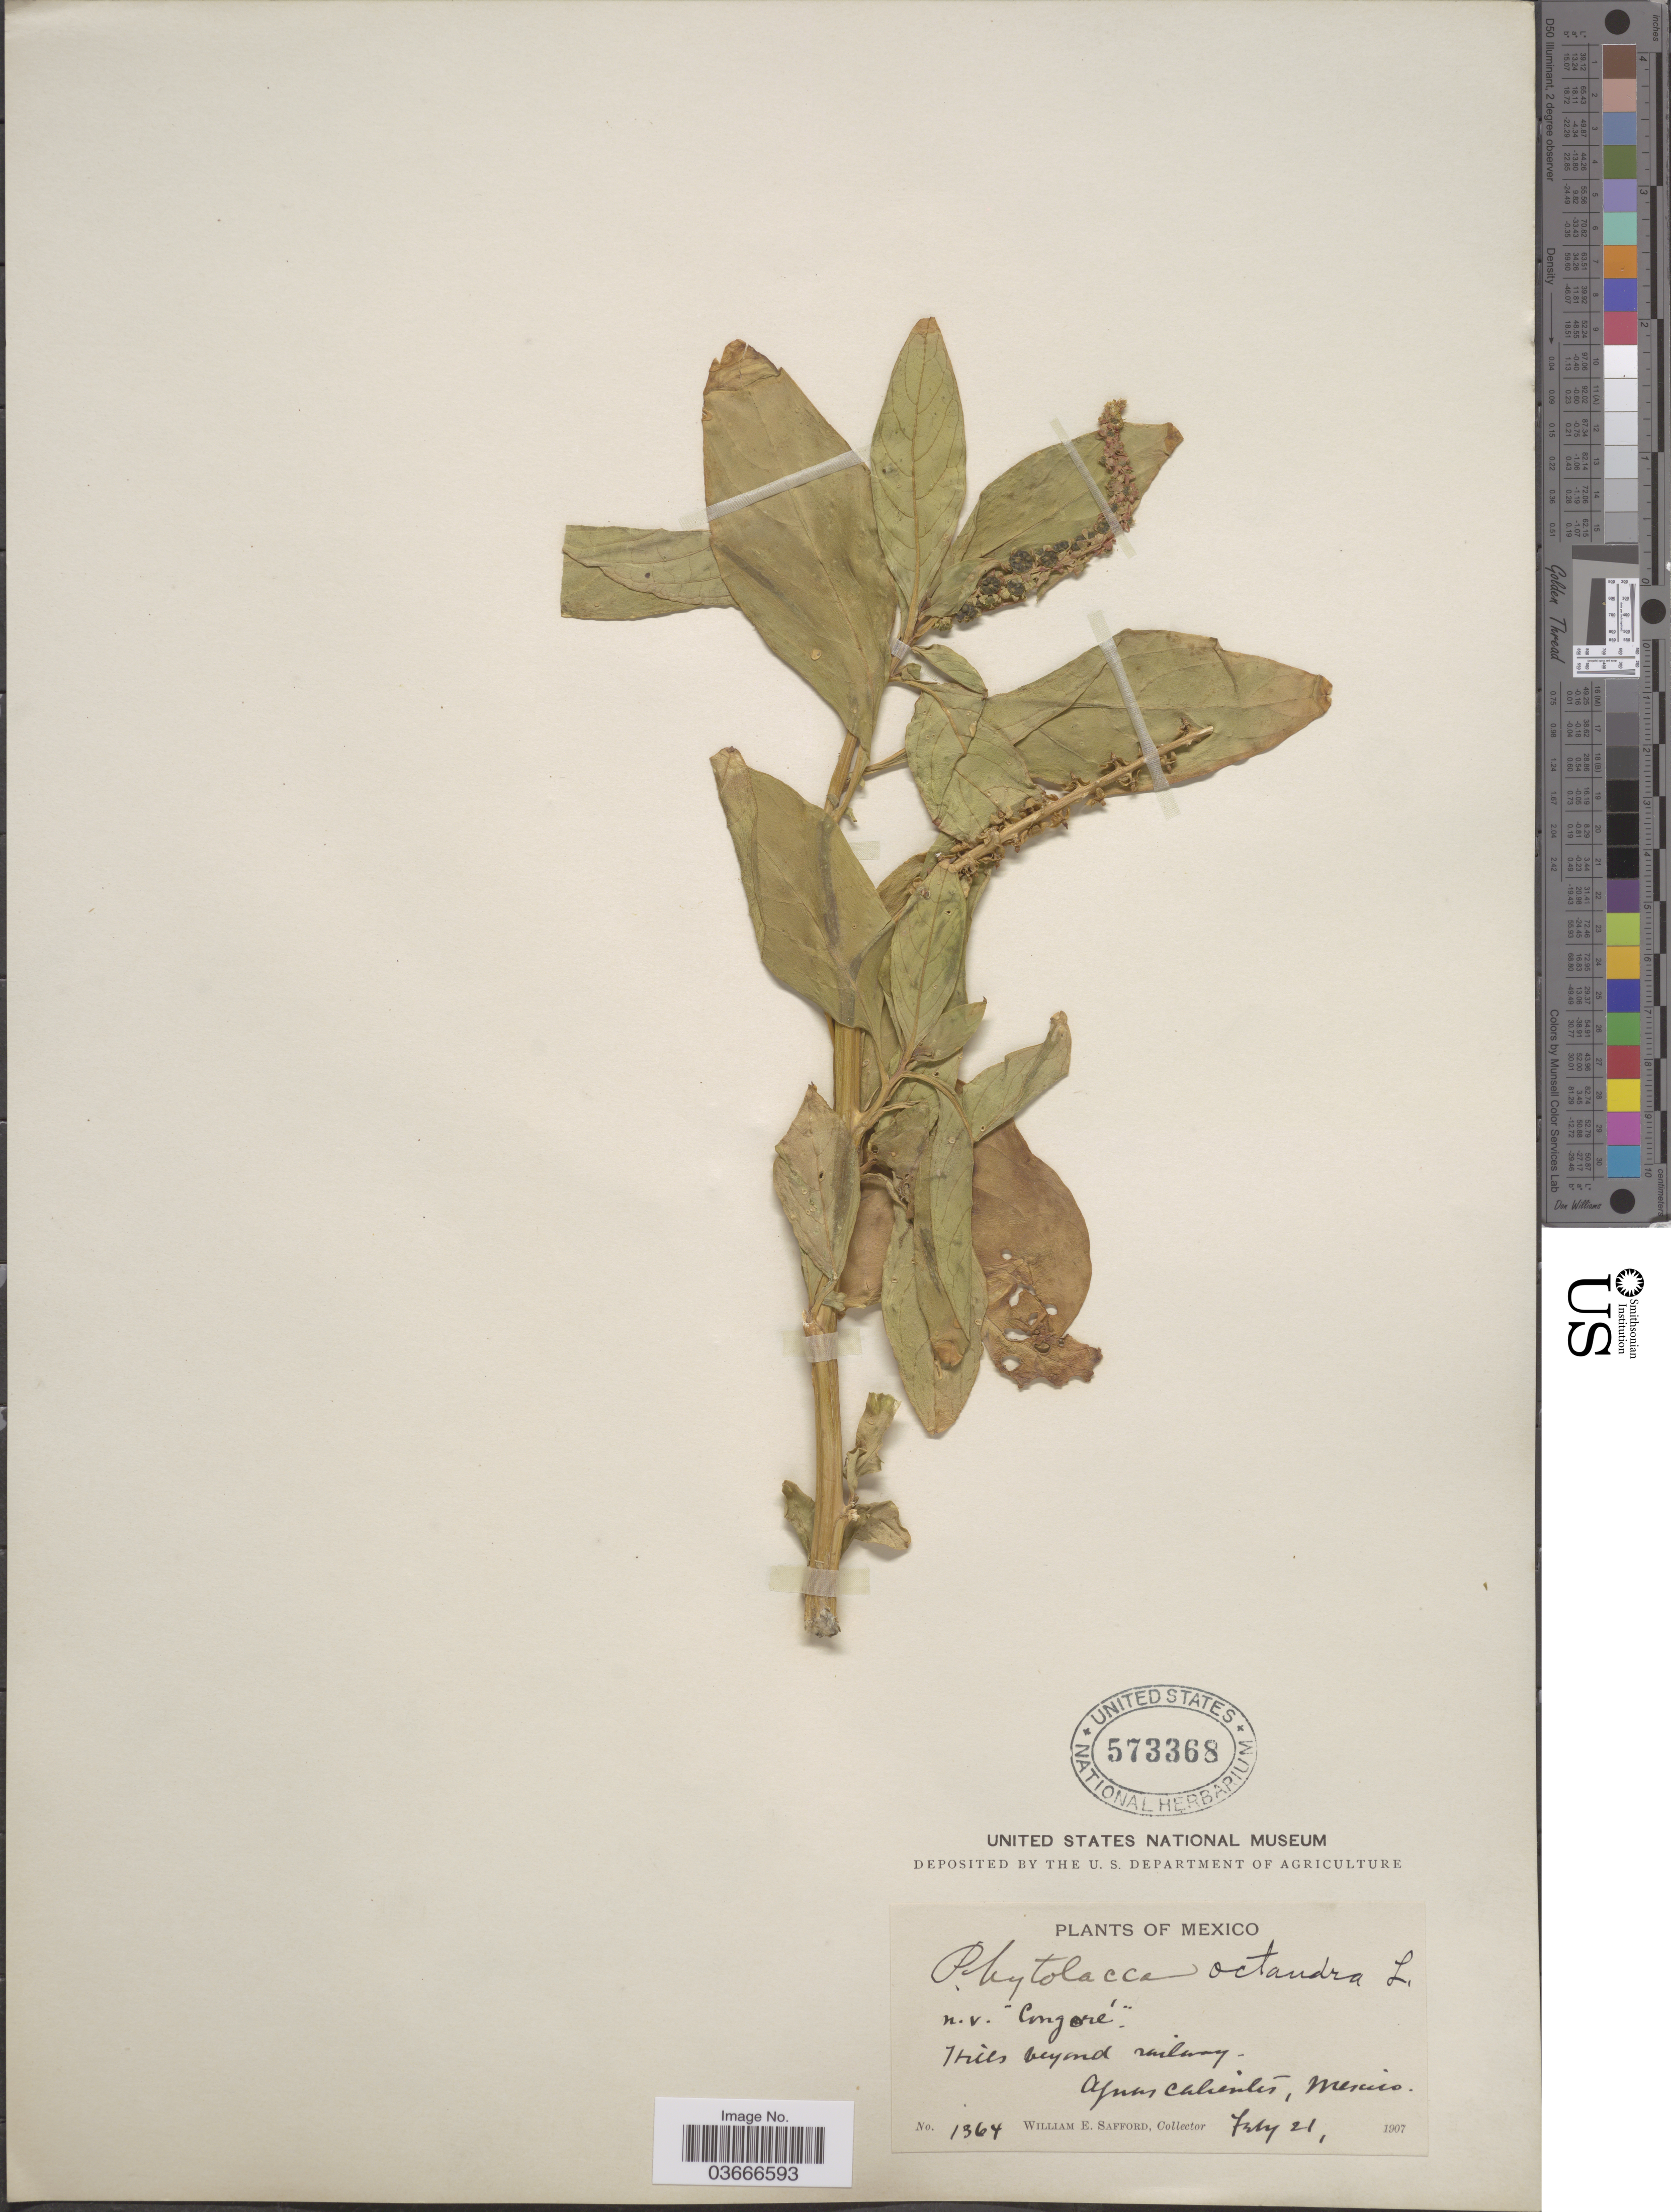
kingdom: Plantae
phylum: Tracheophyta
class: Magnoliopsida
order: Caryophyllales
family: Phytolaccaceae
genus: Phytolacca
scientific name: Phytolacca octandra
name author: L.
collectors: W. E. Safford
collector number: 1364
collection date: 1907-02-21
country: Mexico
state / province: Aguascalientes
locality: Hills beyond railway.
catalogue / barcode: US 573368